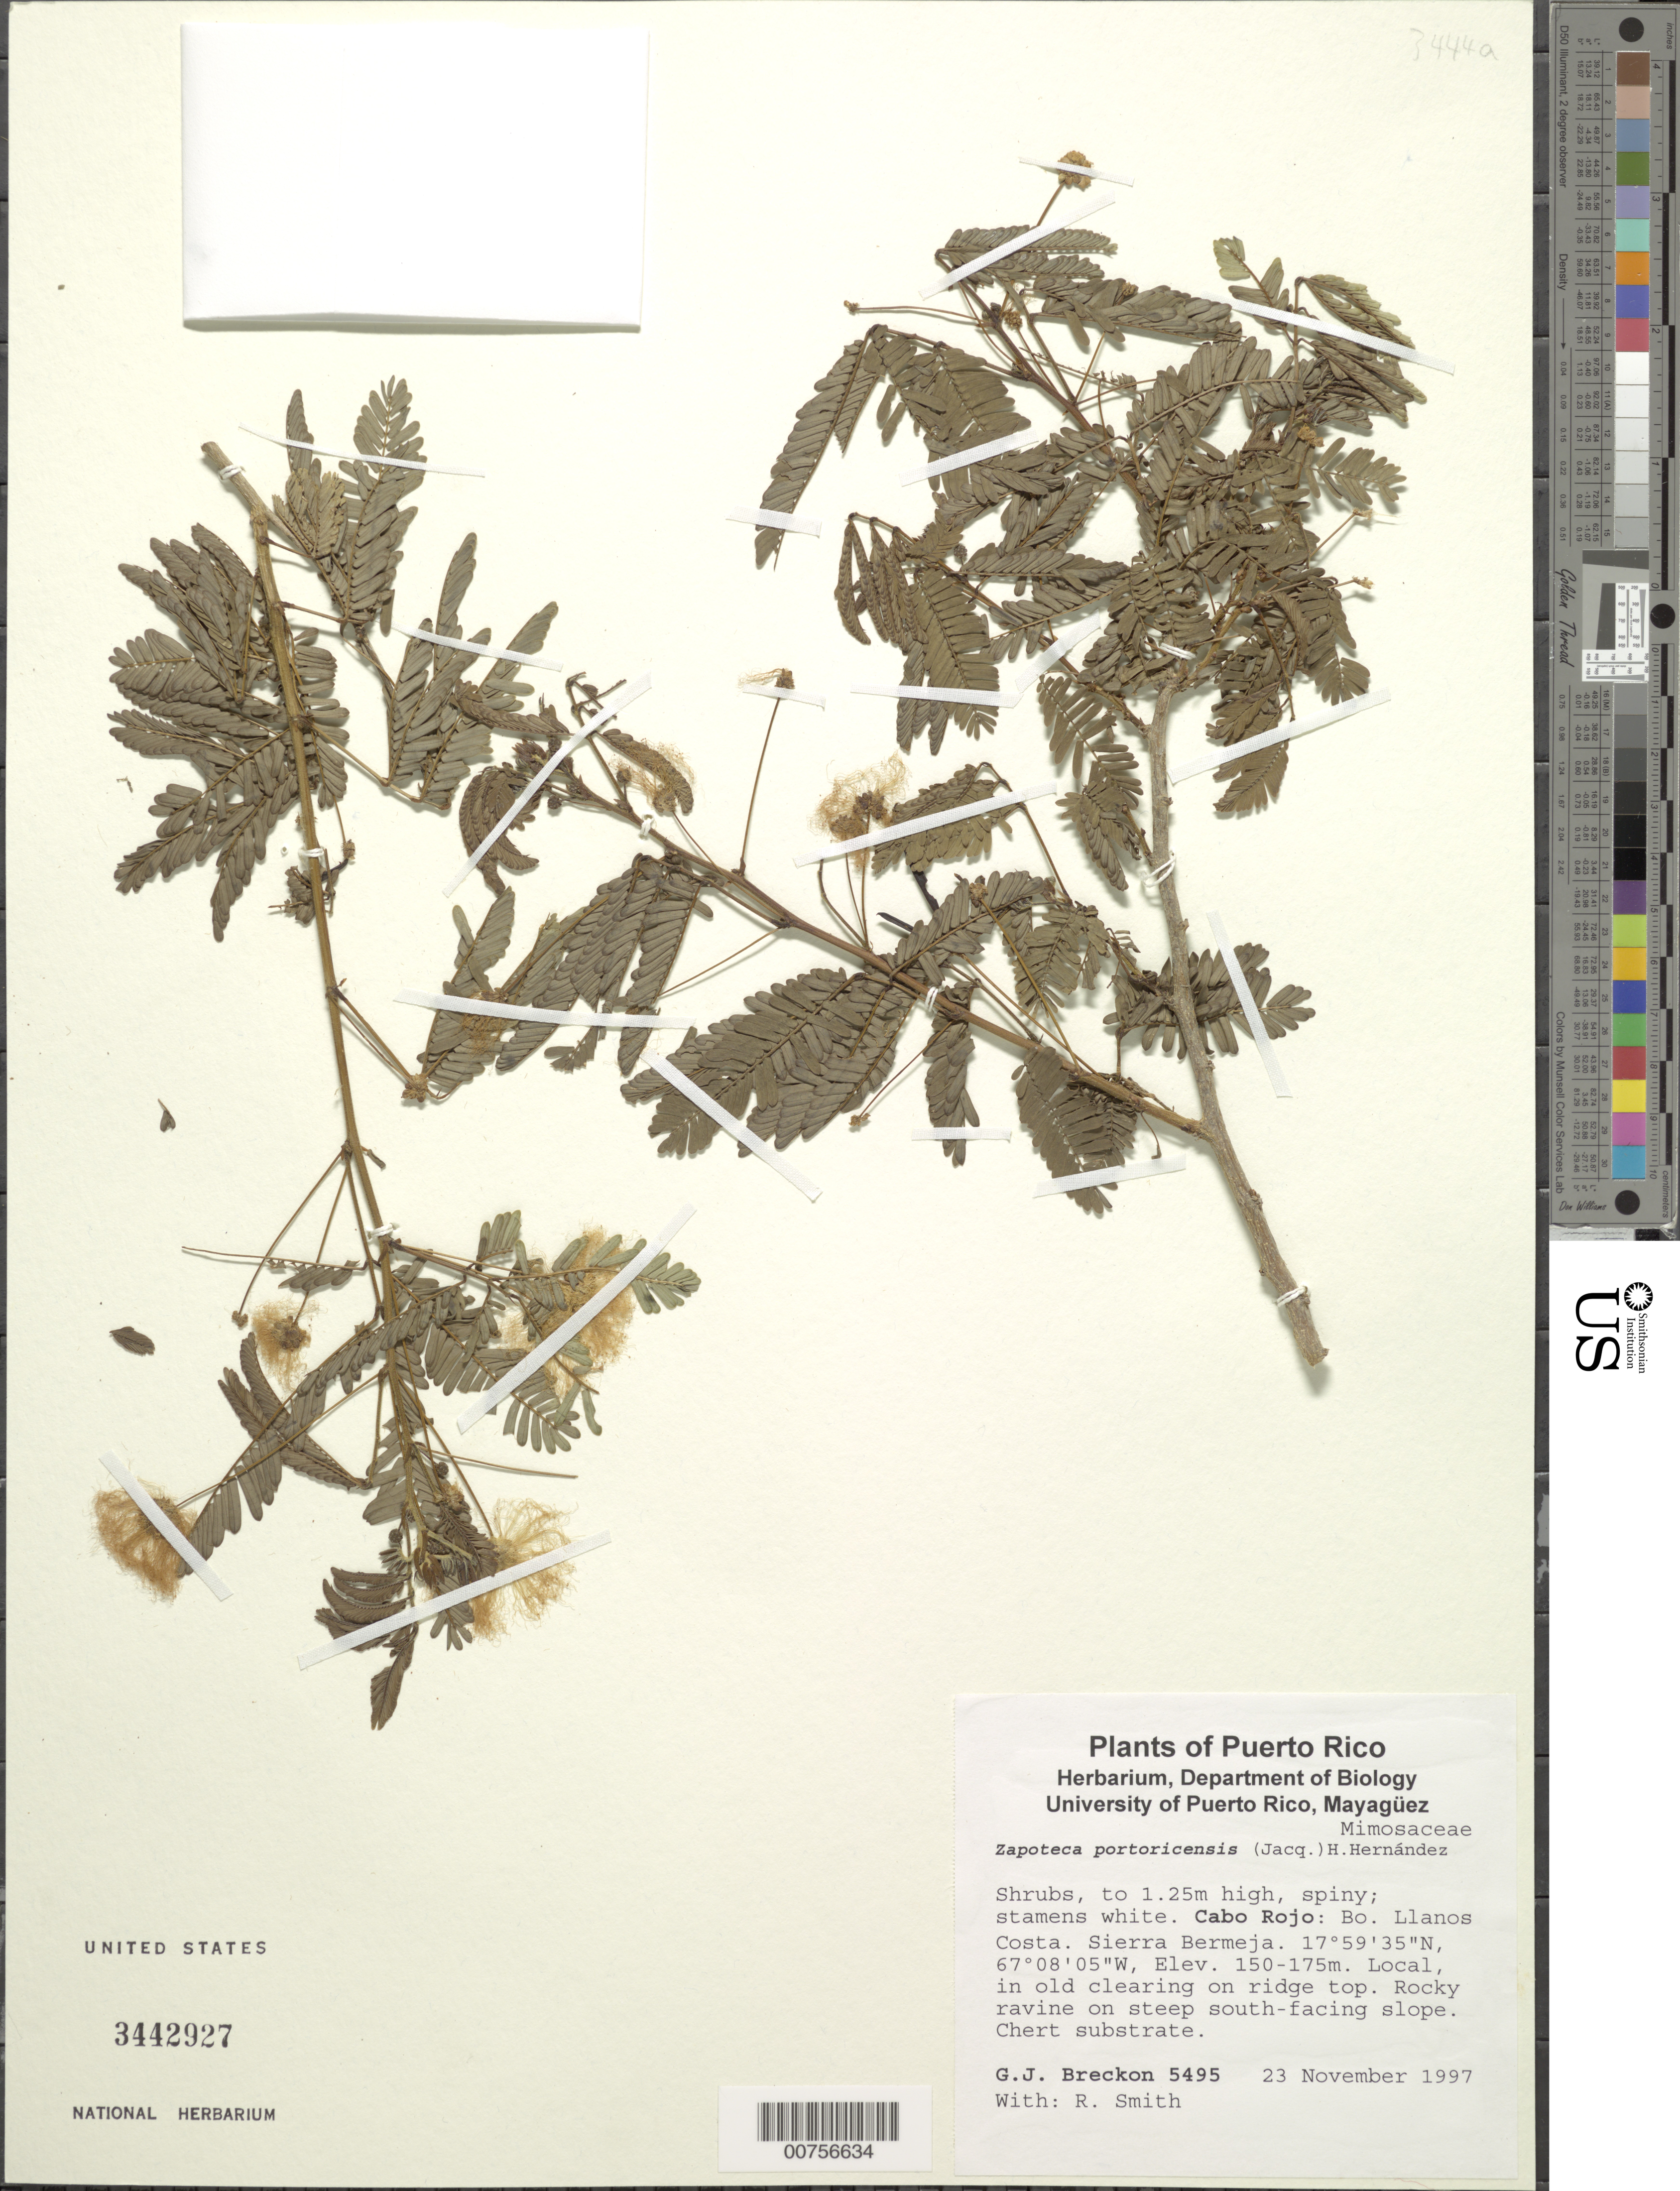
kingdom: Plantae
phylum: Tracheophyta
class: Magnoliopsida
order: Fabales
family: Fabaceae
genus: Zapoteca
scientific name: Zapoteca portoricensis subsp. portoricensis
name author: (Jacq.) H.M. Hern.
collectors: G. J. Breckon & R. Smith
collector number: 5495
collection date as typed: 23 Nov 1997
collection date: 1997-11-23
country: Puerto Rico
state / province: Cabo Rojo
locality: Cabo Rojo: Bo. Llanos Costa Sierra Bermeja.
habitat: Local, in old clearing on ridge top. Rocky ravine on steep south-facing slope. Chert substrate.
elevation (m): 150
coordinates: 17.99305556, -67.13472222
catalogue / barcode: US 3442927